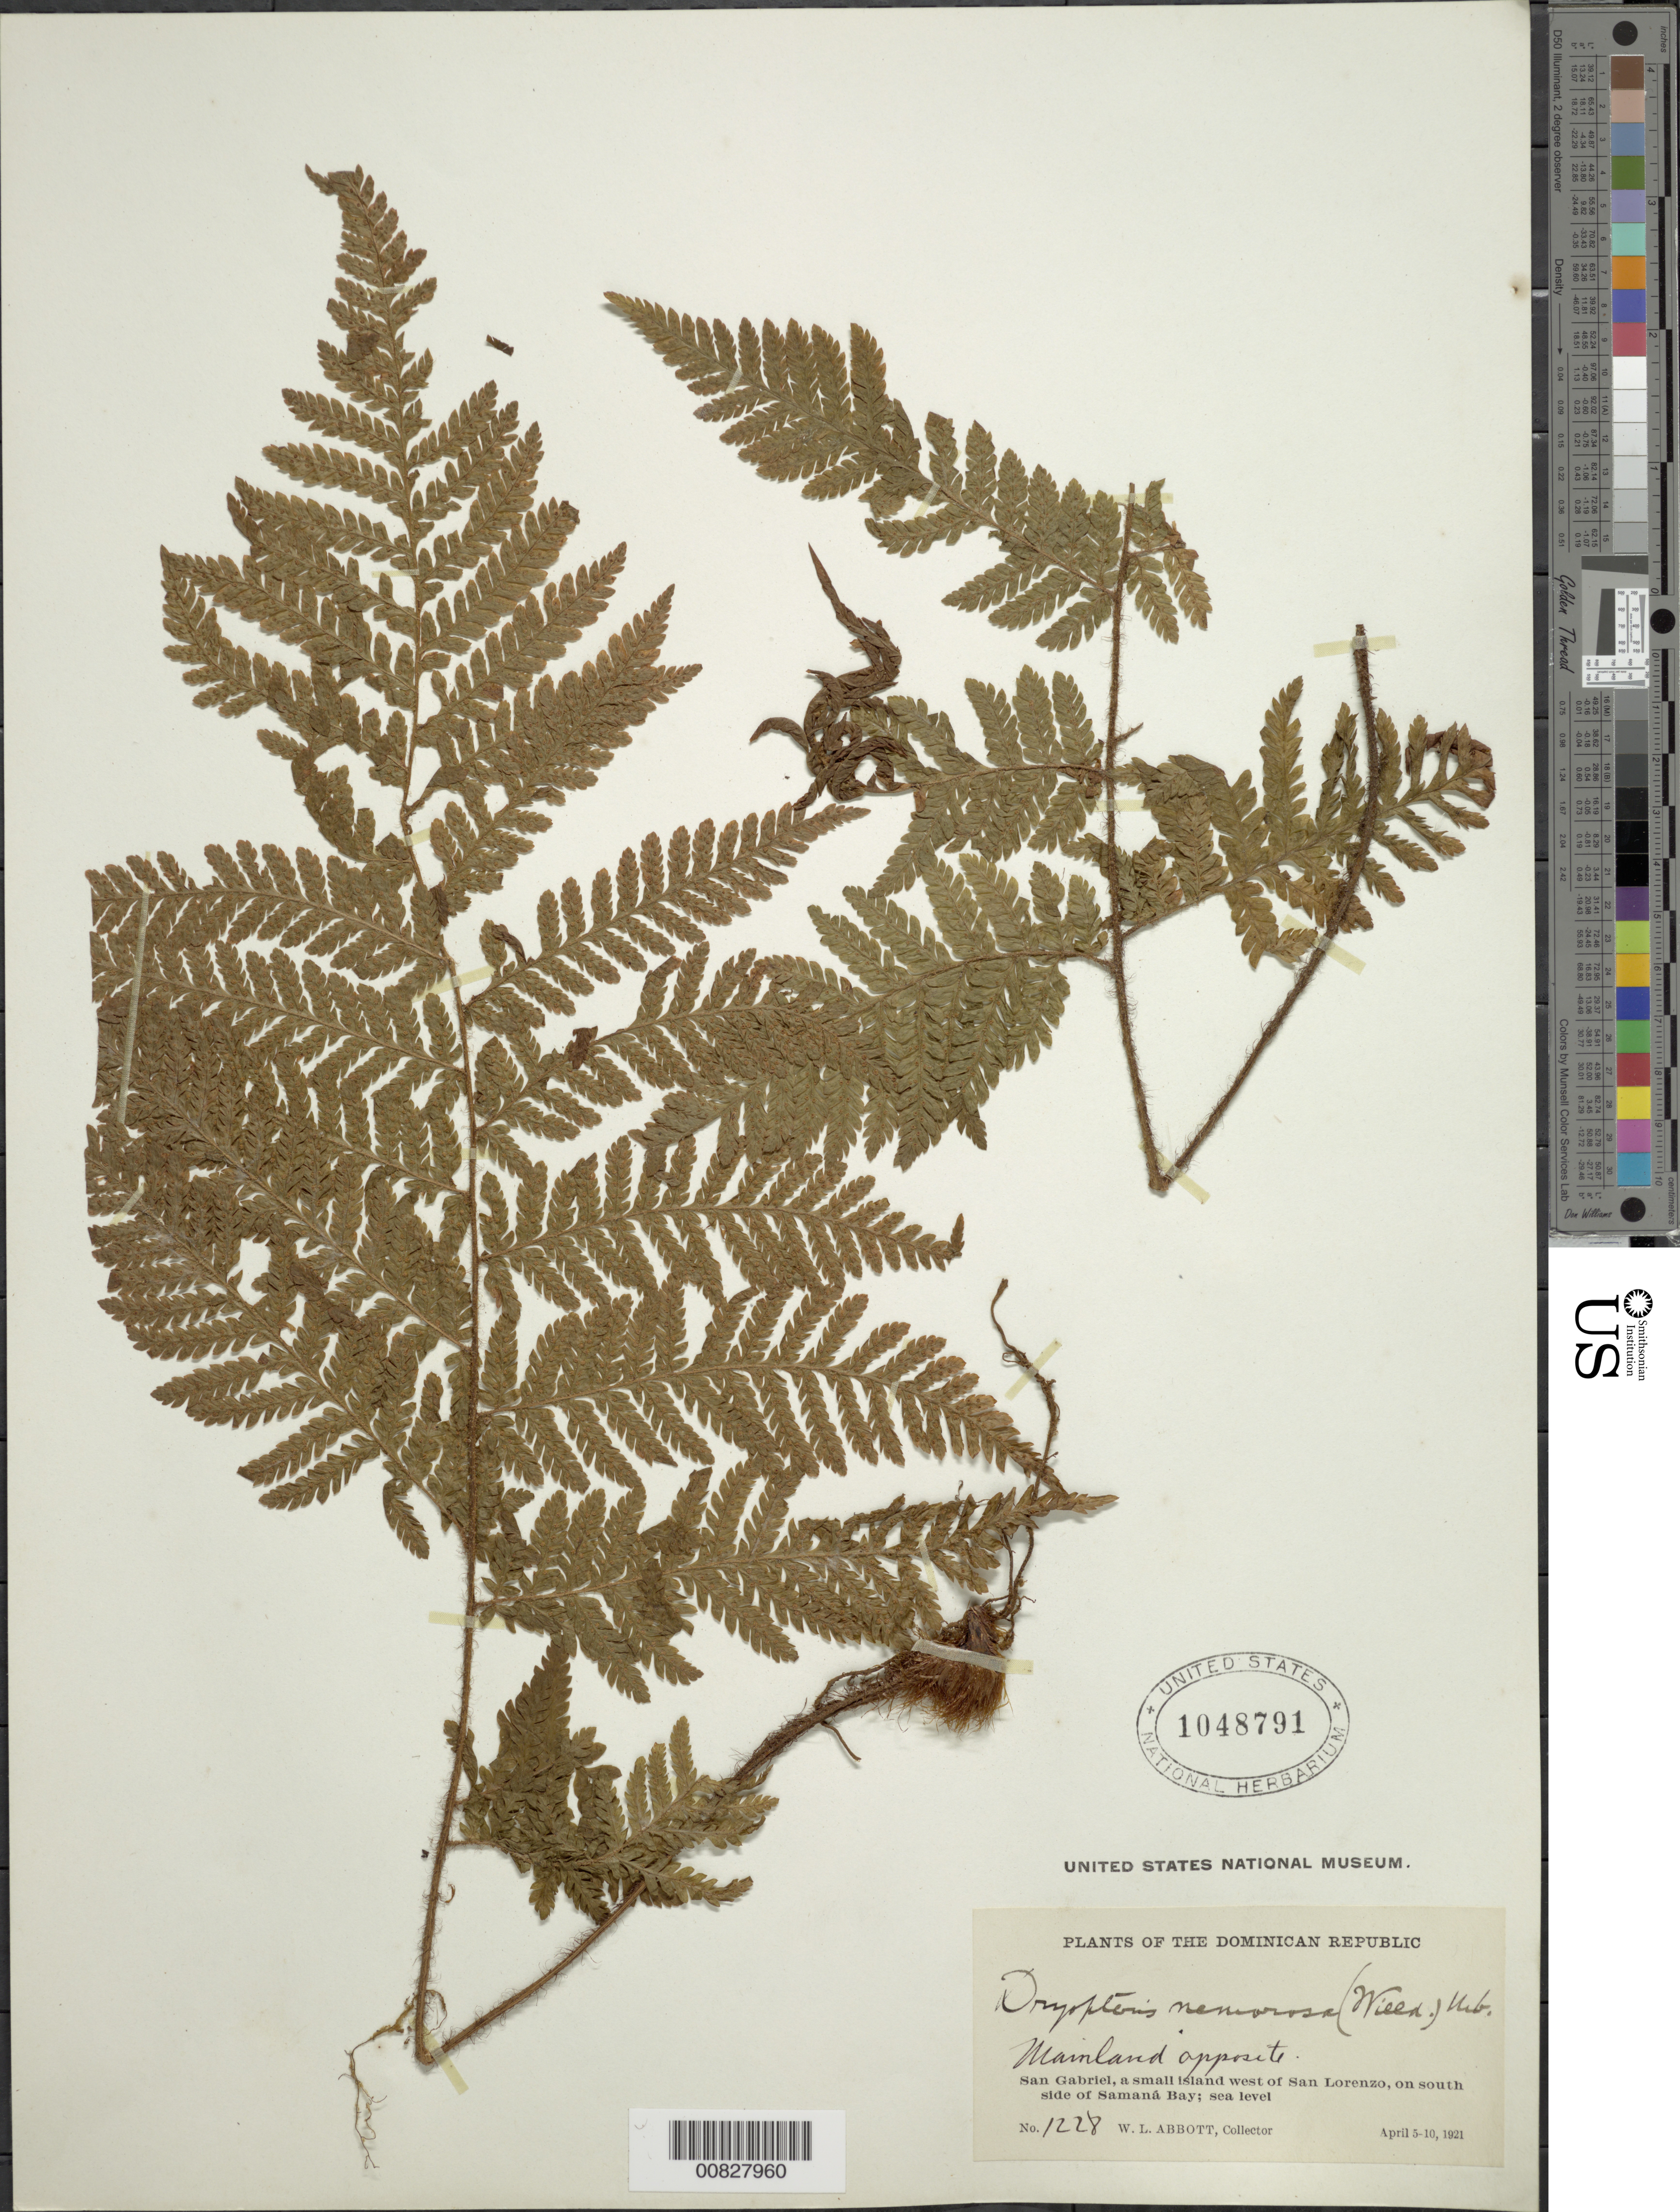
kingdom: Plantae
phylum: Tracheophyta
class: Polypodiopsida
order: Polypodiales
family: Dryopteridaceae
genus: Ctenitis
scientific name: Ctenitis nemorosa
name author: (Willd.) Ching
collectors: W. L. Abbott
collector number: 1228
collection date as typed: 05 Apr 1921 to 10 Apr 1921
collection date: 1921-04-05/1921-04-10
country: Dominican Republic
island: Hispaniola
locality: Mainland opposite San Gabriel, island W of San Lorenzo, S side of Samaná Bay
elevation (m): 0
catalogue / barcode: US 1048791